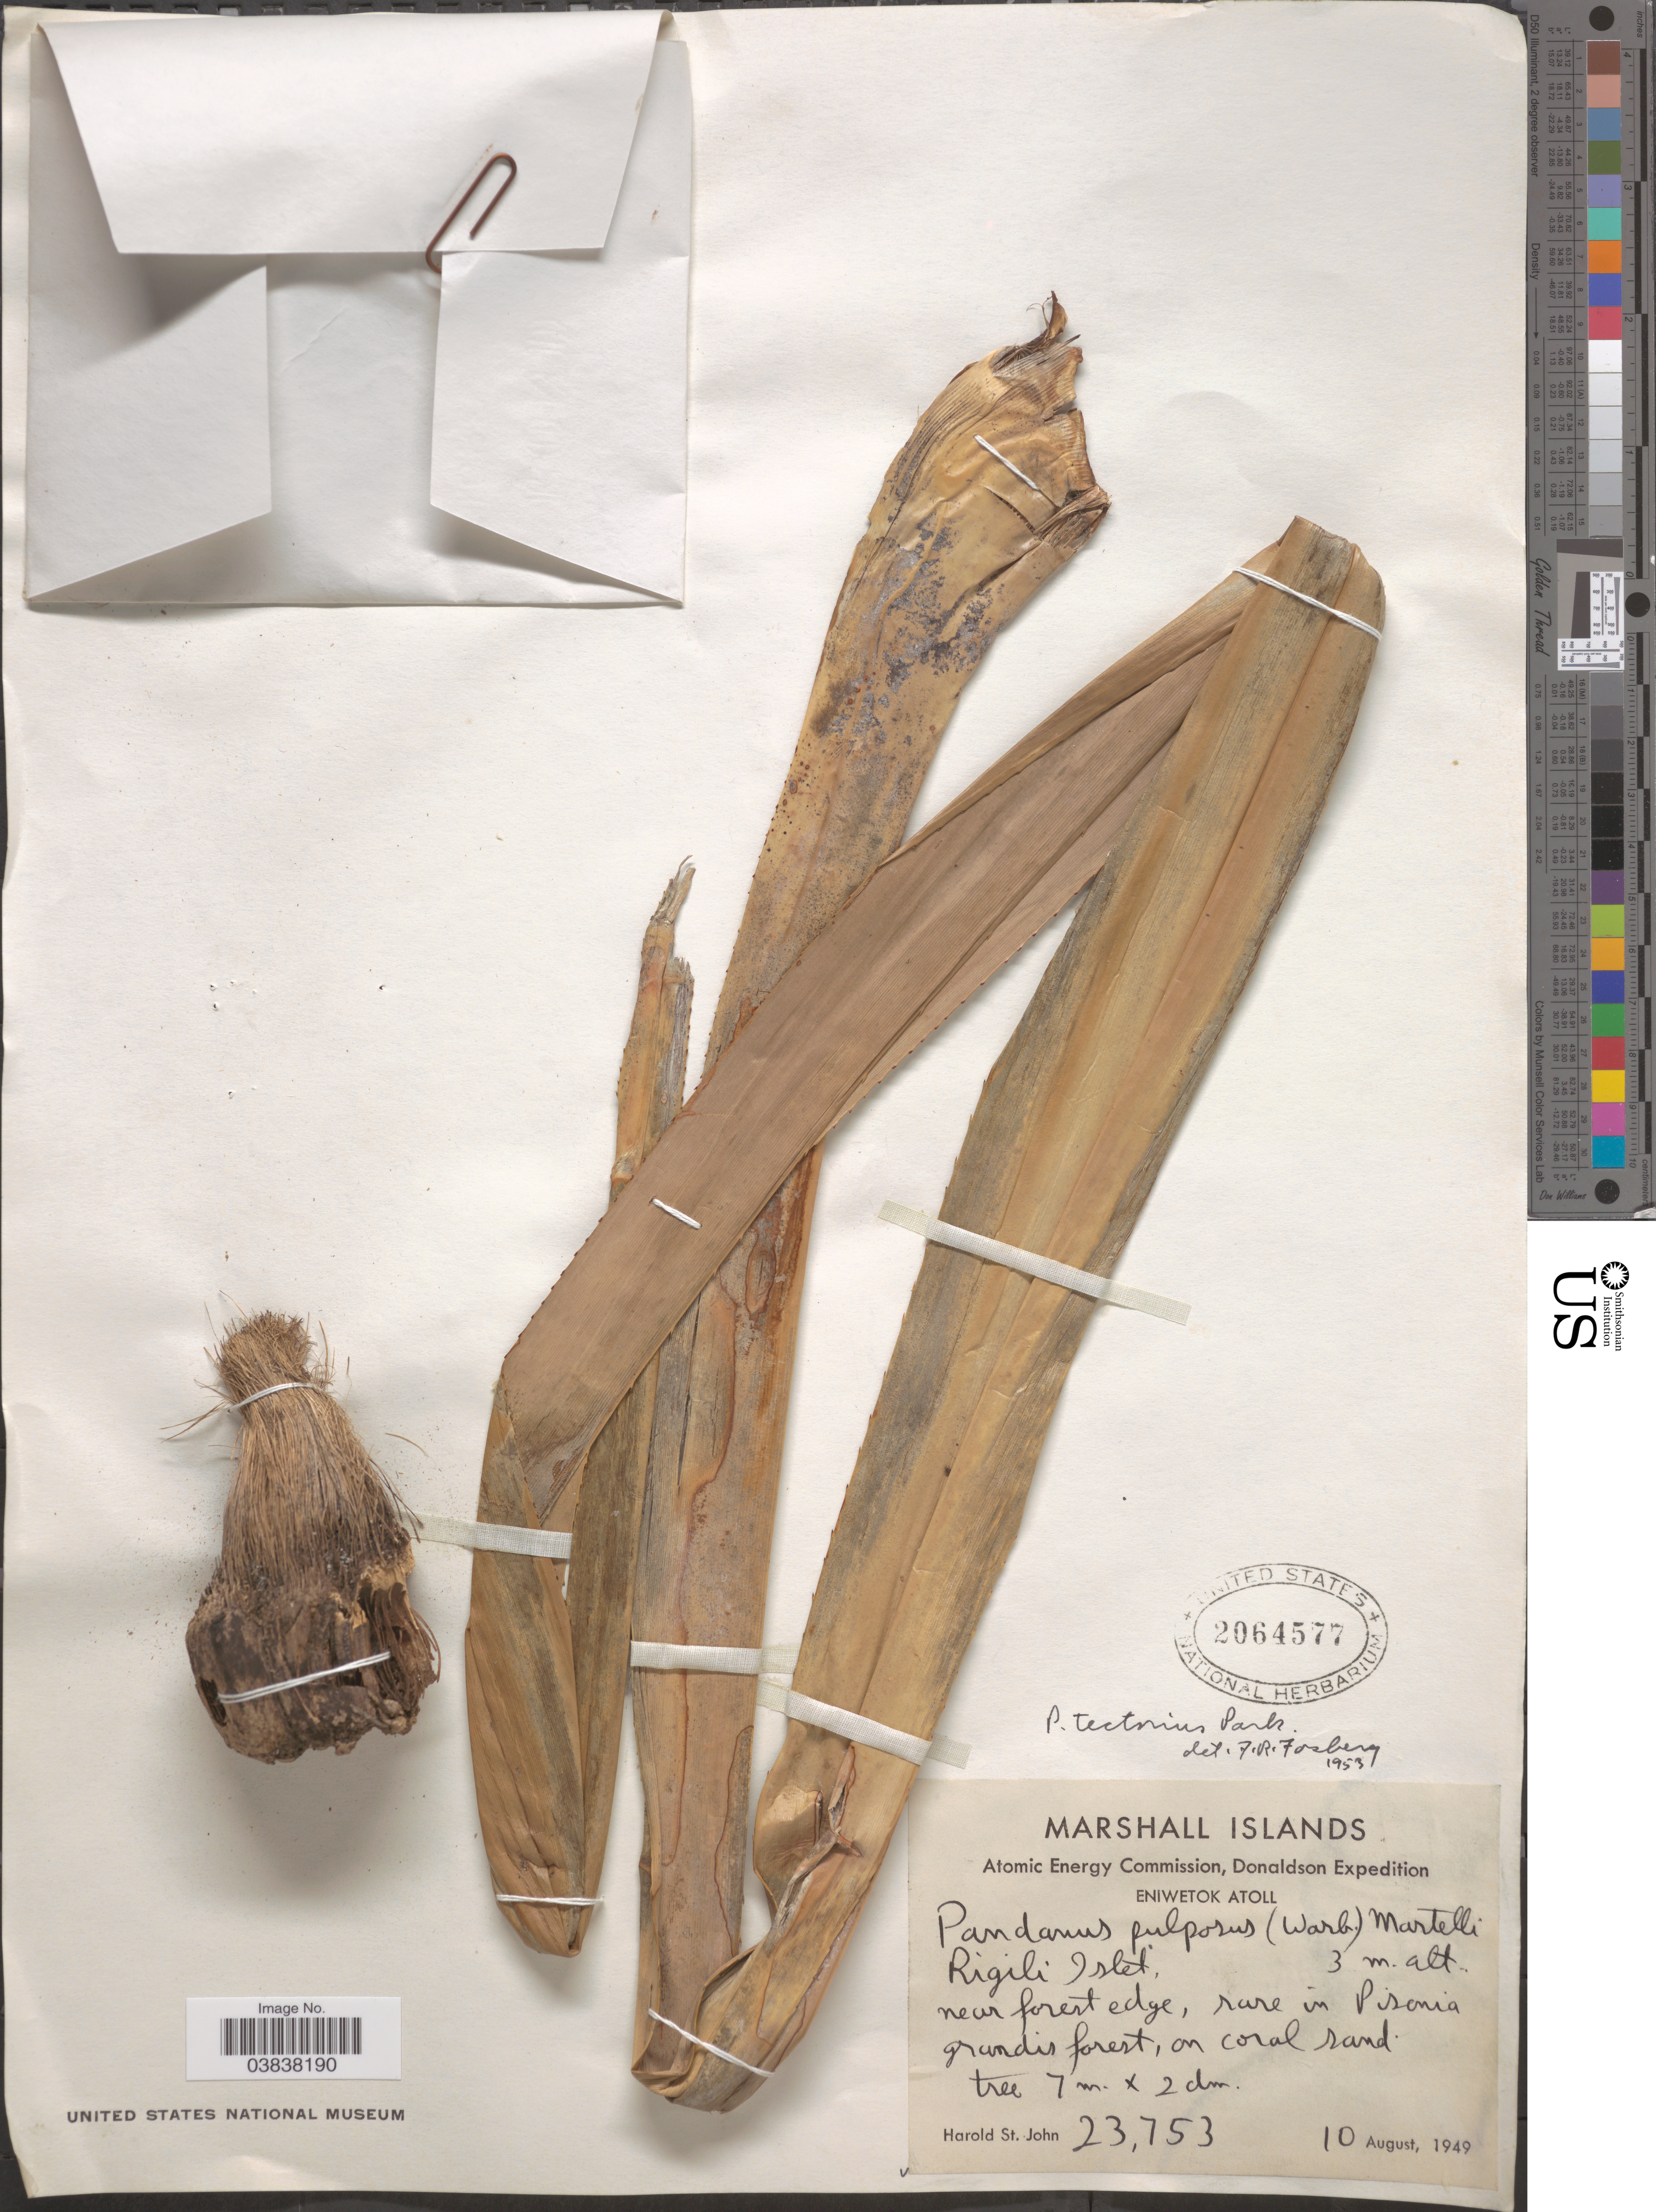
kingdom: Plantae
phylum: Tracheophyta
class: Liliopsida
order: Pandanales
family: Pandanaceae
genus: Pandanus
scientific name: Pandanus carolinianus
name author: Martelli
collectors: H. St. John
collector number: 23753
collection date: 1949-08-10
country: Marshall Islands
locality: Eniwetok Atoll. Rigili Islet.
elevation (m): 3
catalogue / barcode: US 2064577